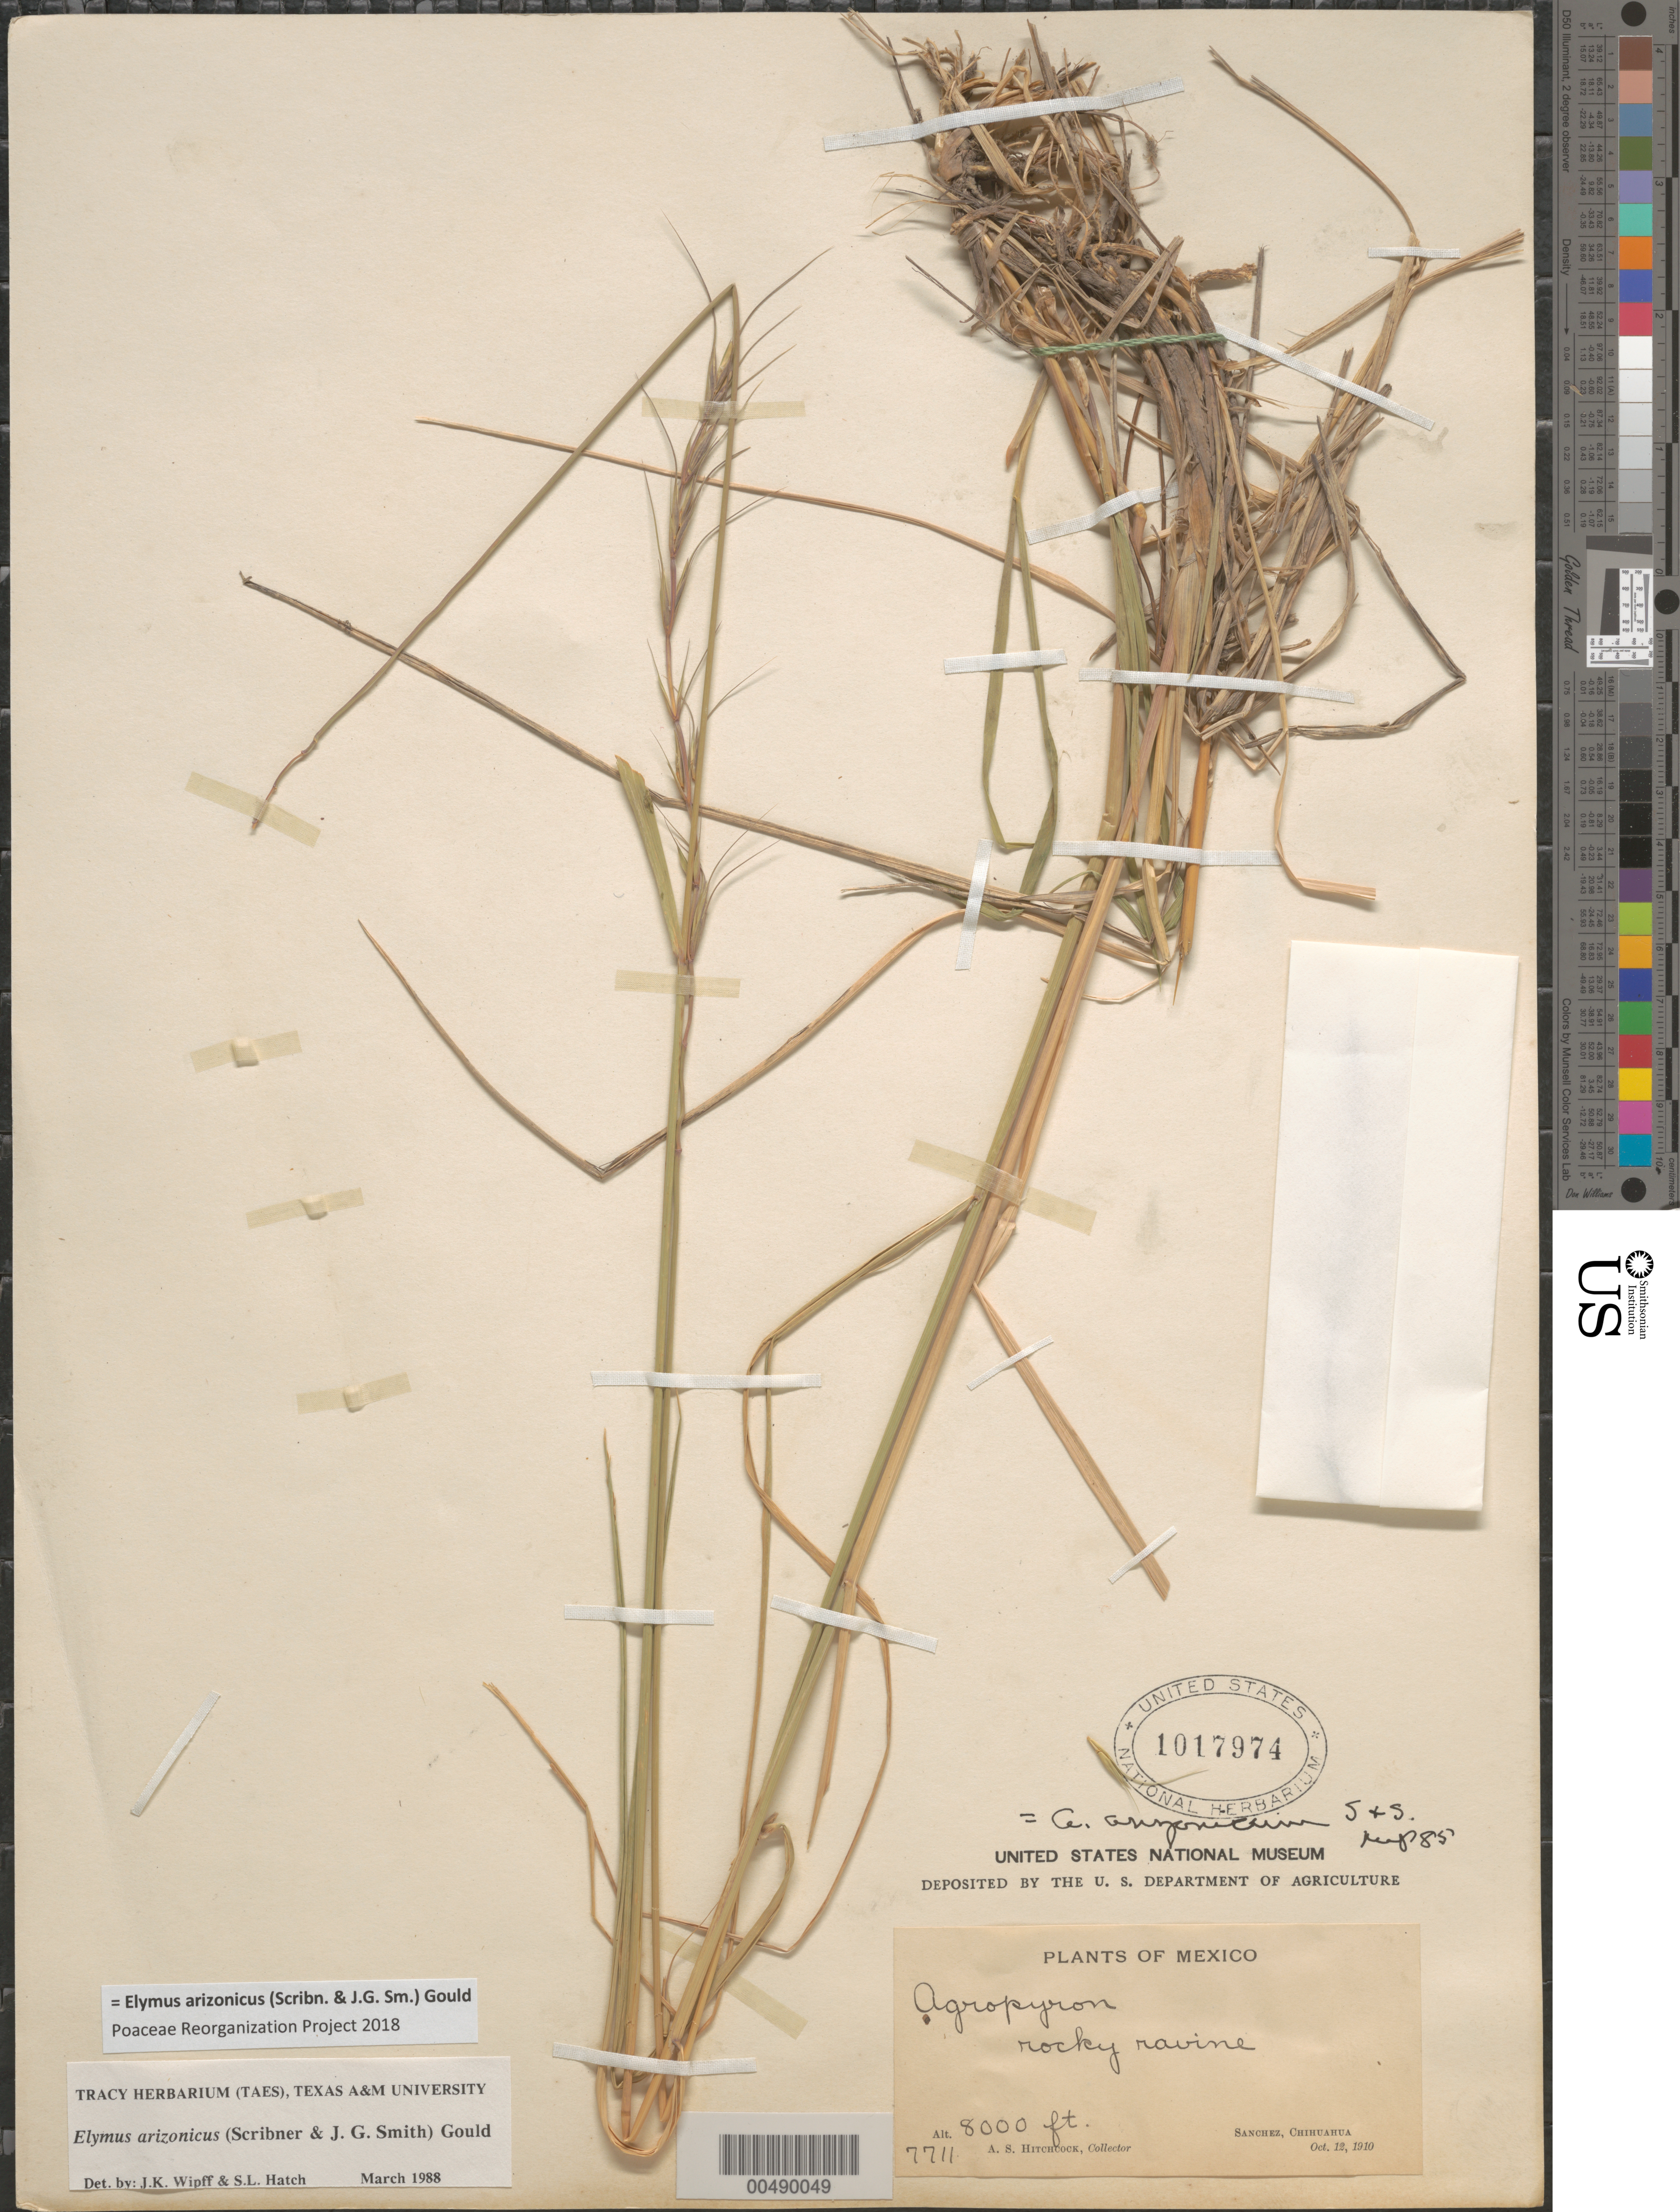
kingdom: Plantae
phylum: Tracheophyta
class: Liliopsida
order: Poales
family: Poaceae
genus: Elymus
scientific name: Elymus arizonicus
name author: (Scribn. & J.G. Sm.) Gould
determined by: Poaceae Reorganization Project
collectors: A. S. Hitchcock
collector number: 7711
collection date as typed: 12 Oct 1910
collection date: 1910-10-12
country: Mexico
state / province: Chihuahua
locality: Sanchez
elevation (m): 2438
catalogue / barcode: US 1017974